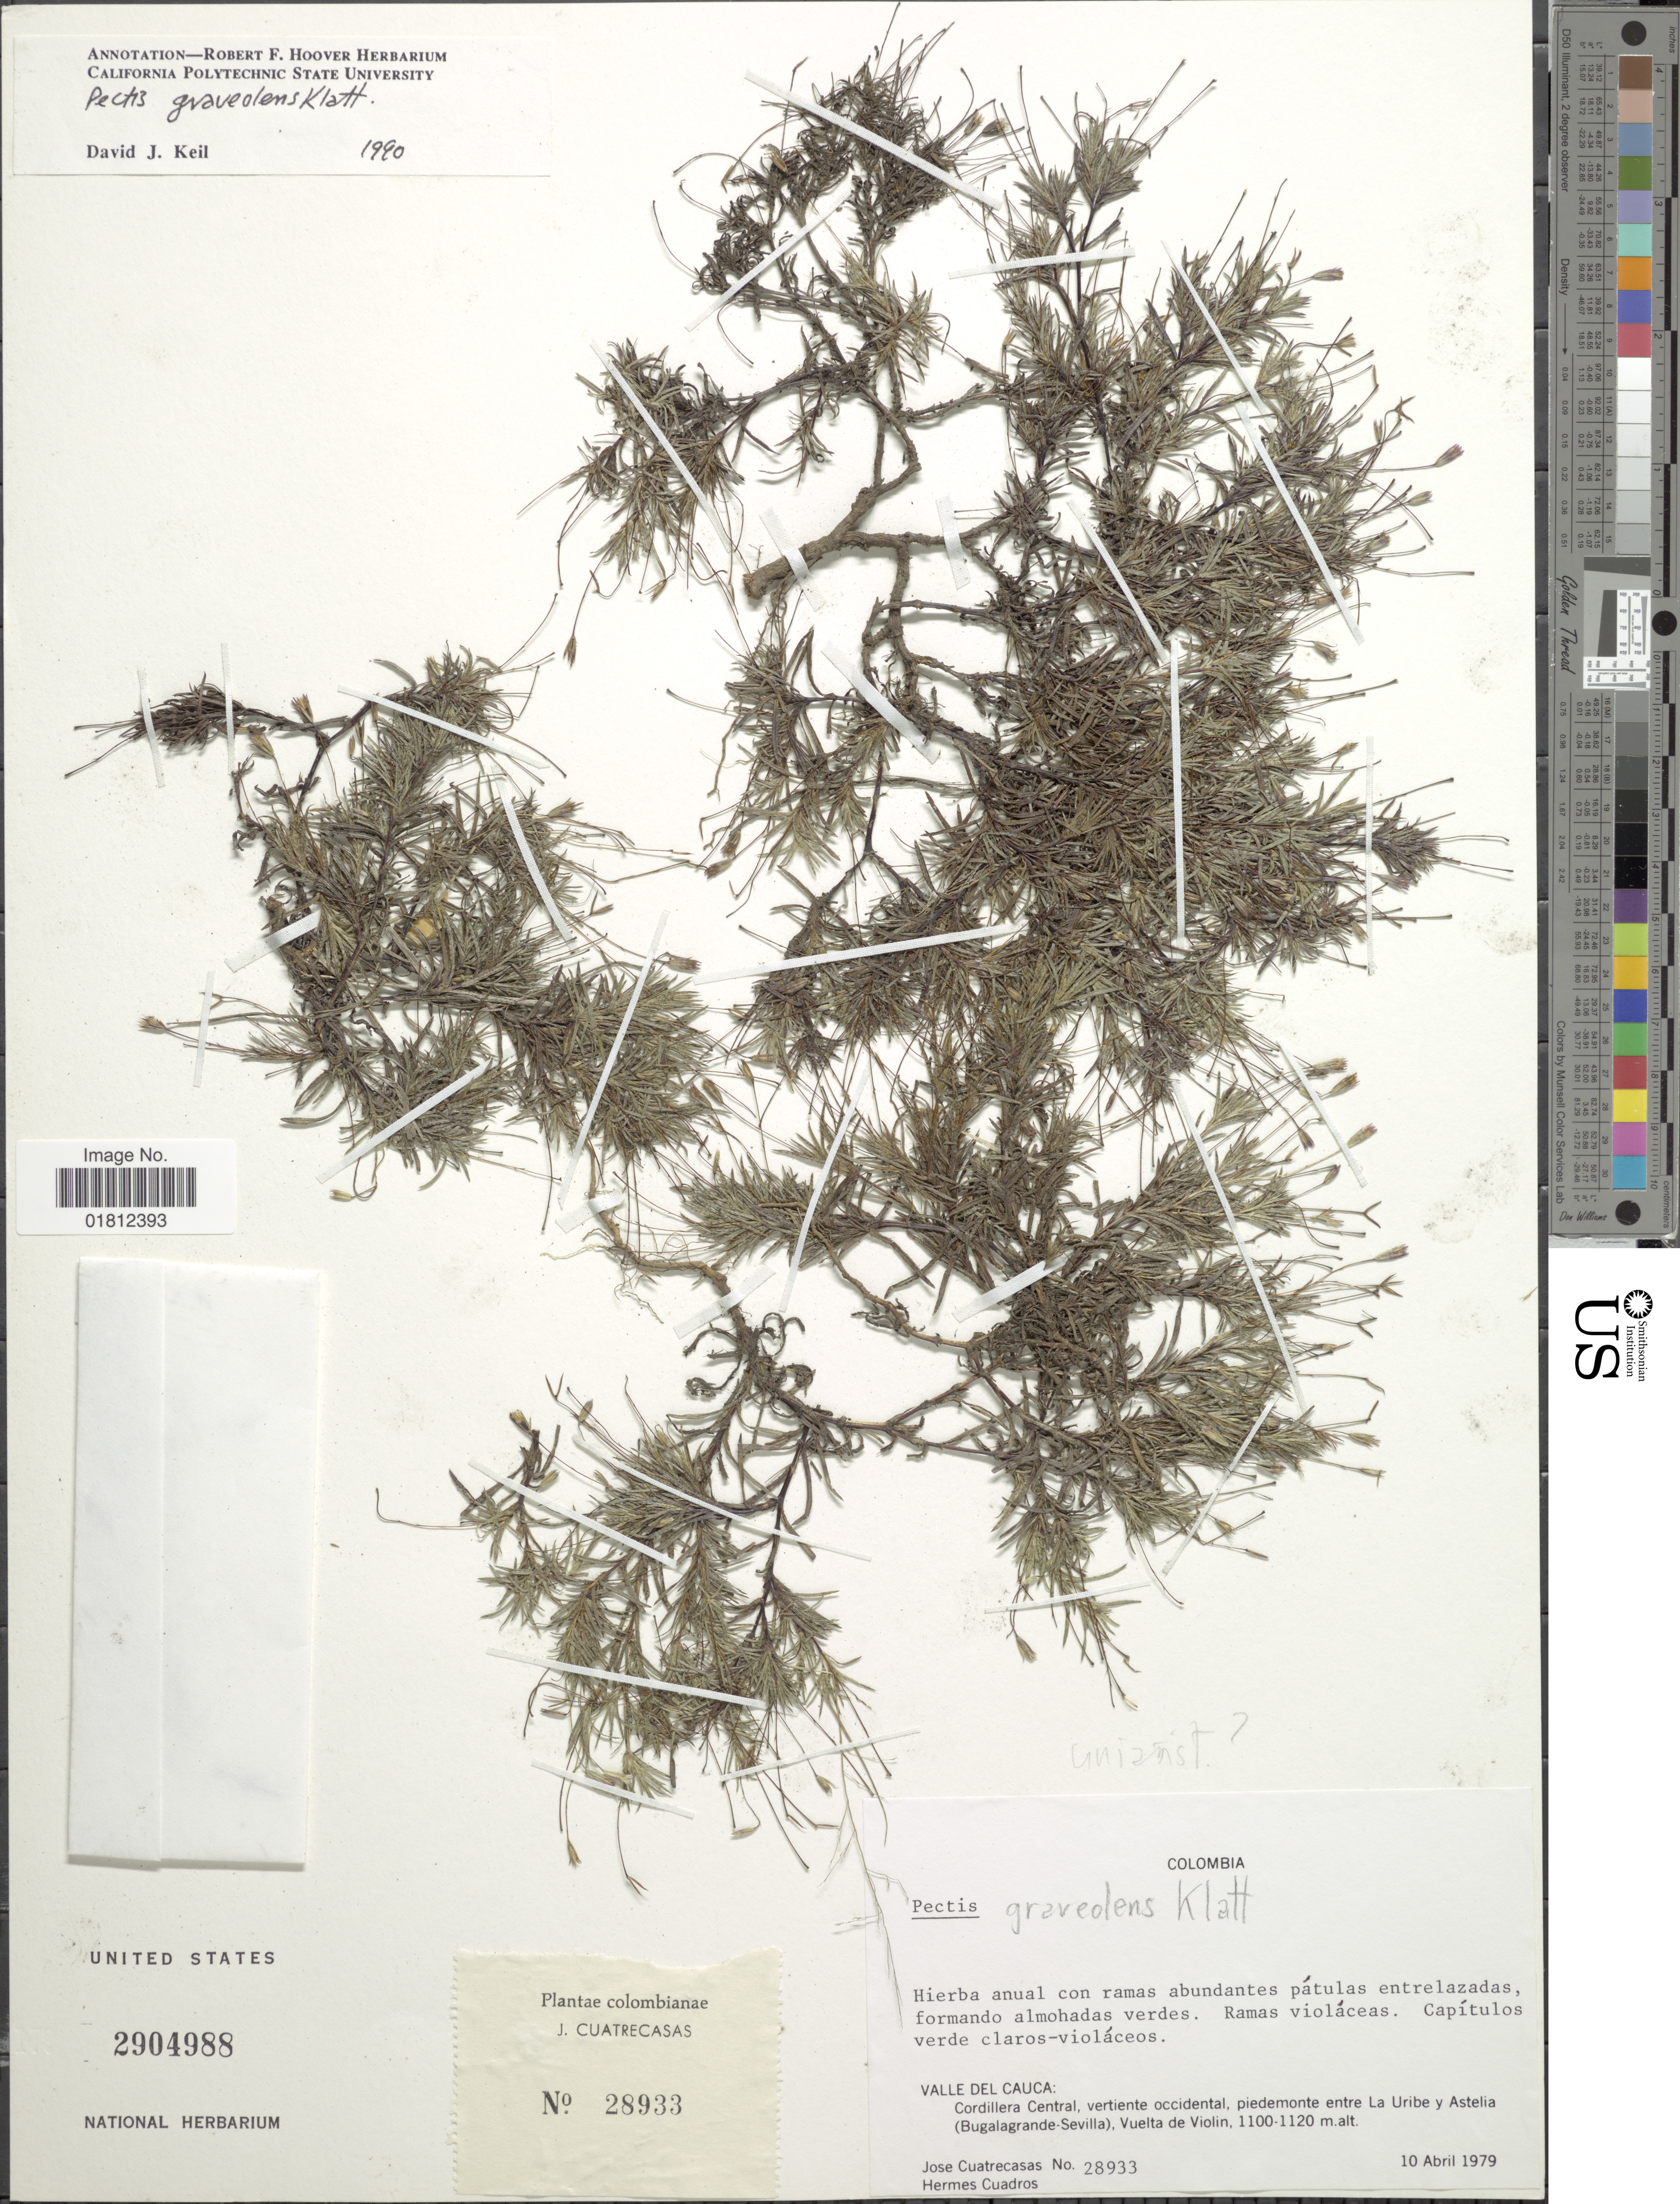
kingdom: Plantae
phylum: Tracheophyta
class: Magnoliopsida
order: Asterales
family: Asteraceae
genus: Pectis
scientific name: Pectis graveolens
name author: Klatt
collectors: J. Cuatrecasas & H. Cuadros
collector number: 28933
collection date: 1979-04-10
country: Colombia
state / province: Valle del Cauca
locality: Capítulos verde claros-violáceos, Cordillera Central, vertiente occidental, piedemonte entre La Uribe y Astelia (Bugalagrande-Sevilla), Vuelta de Violin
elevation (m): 1100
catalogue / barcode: US 2904988